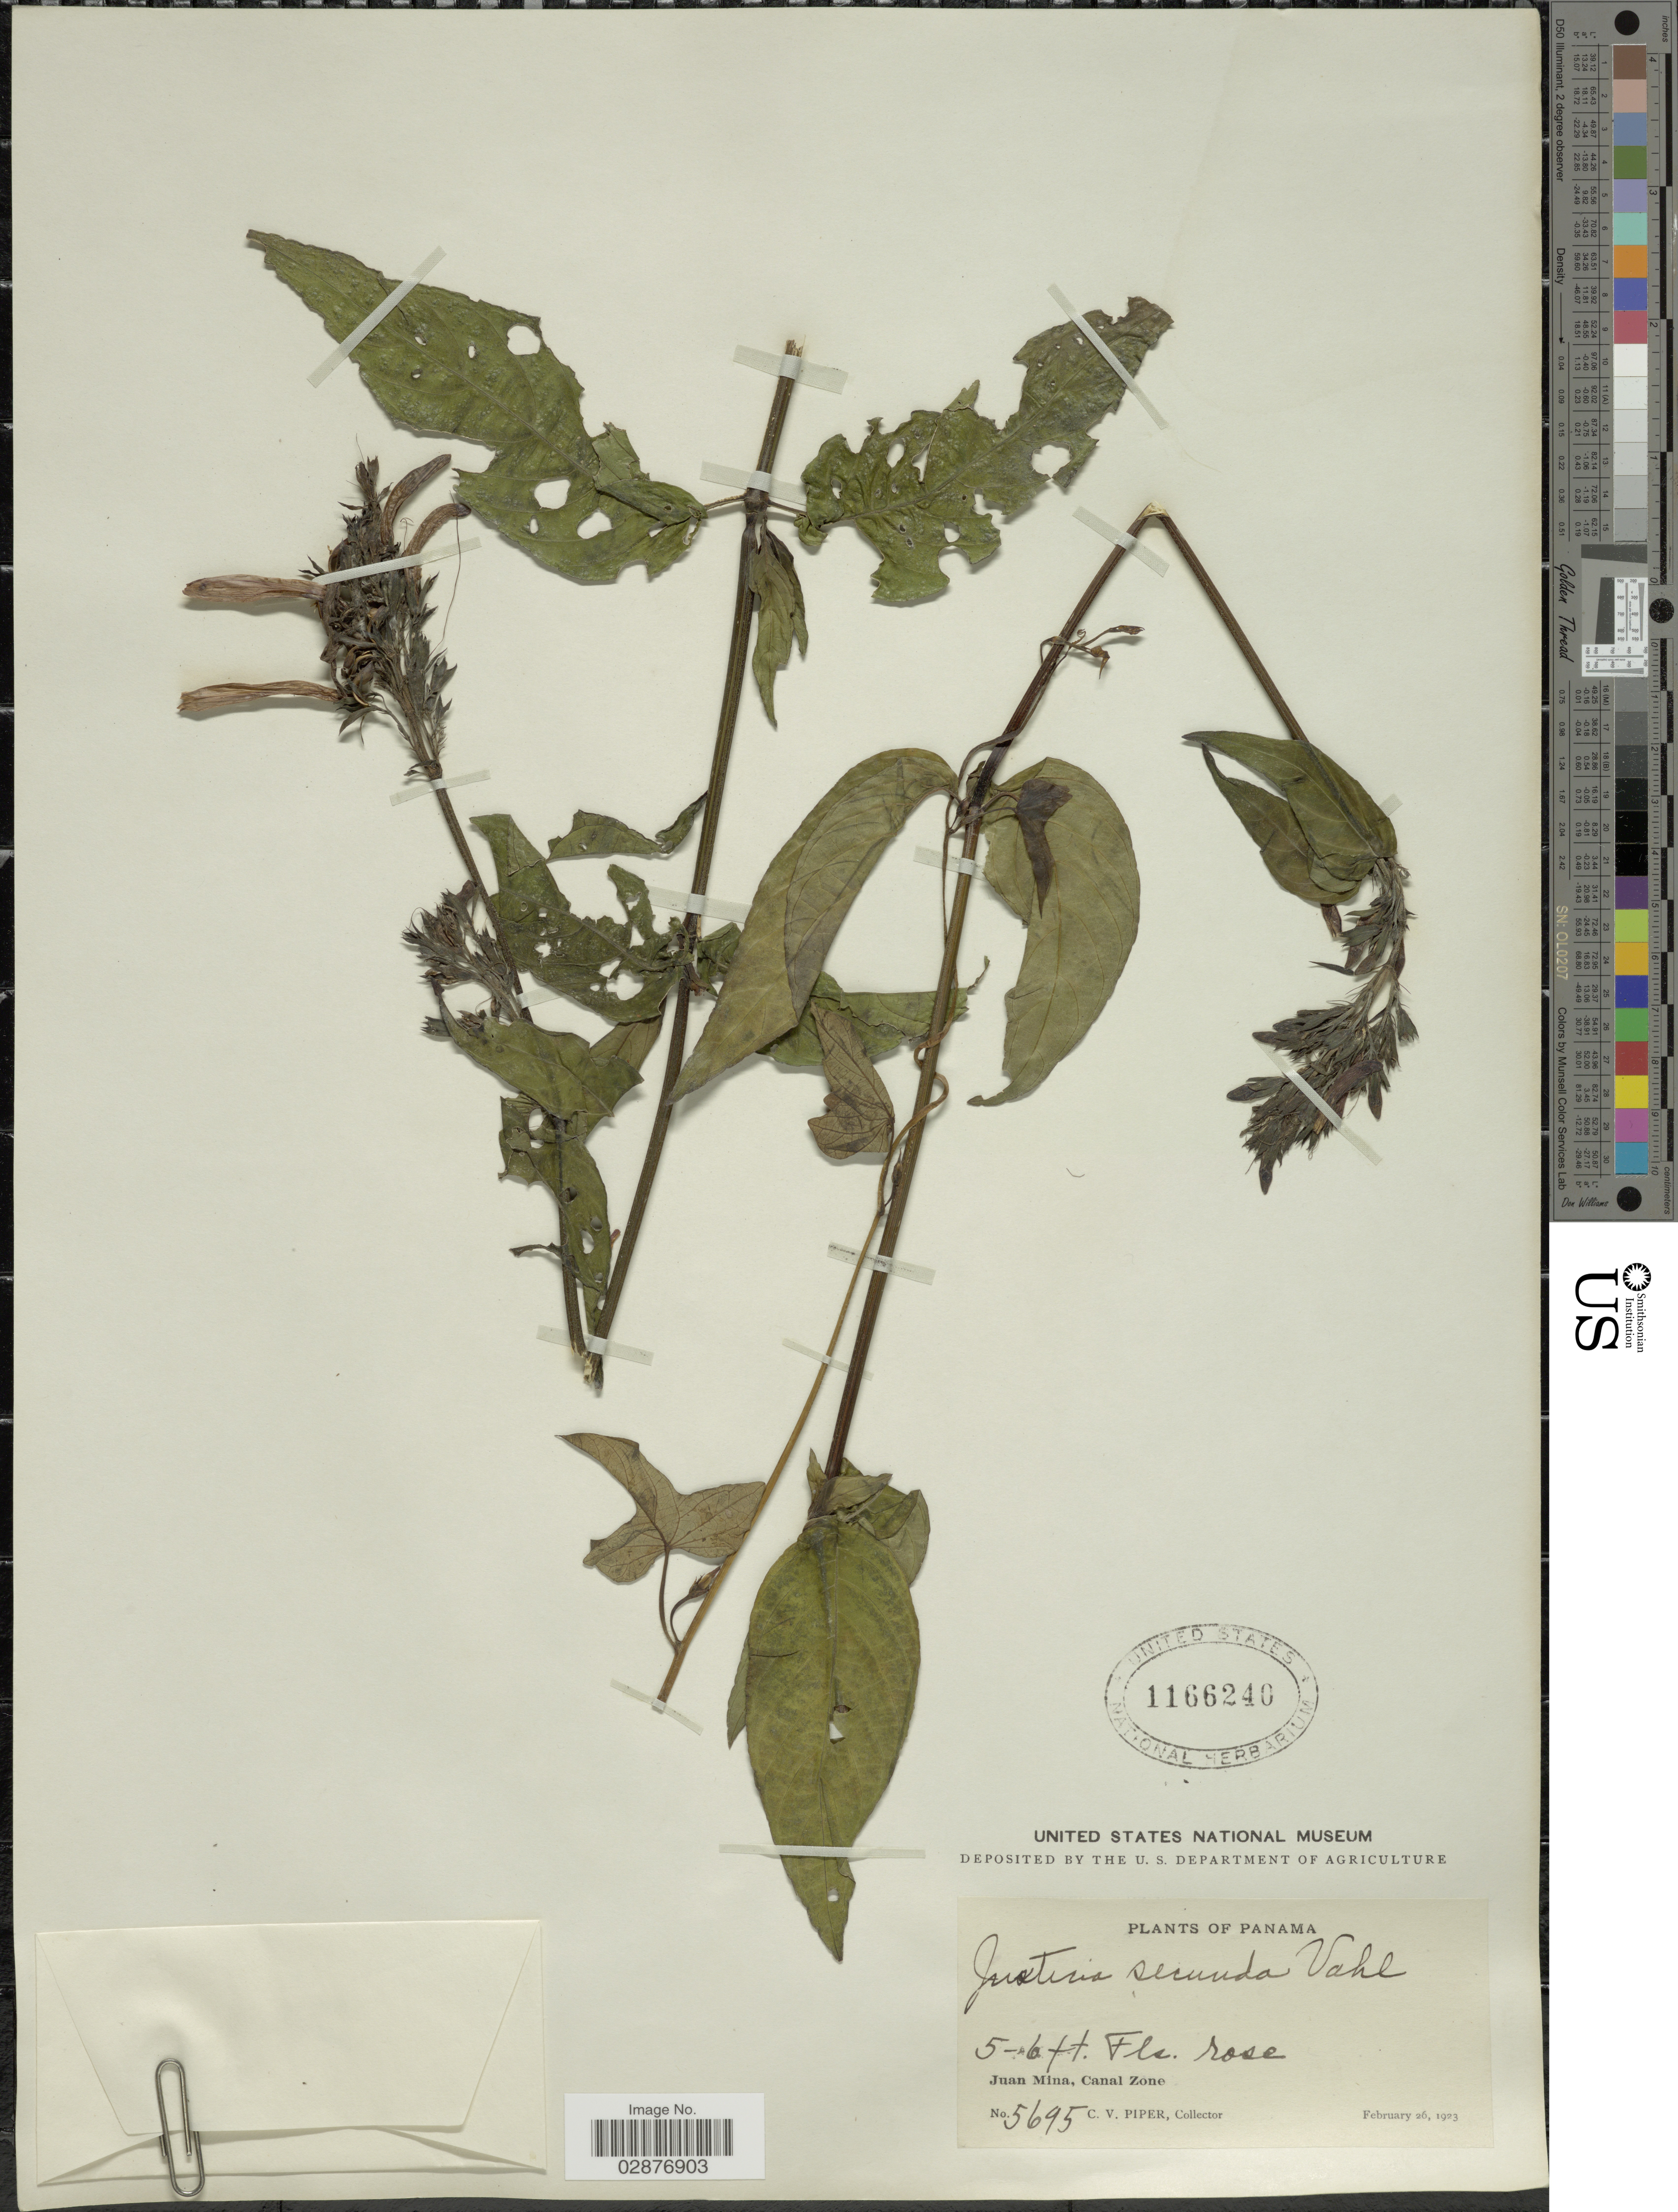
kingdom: Plantae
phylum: Tracheophyta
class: Magnoliopsida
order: Lamiales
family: Acanthaceae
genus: Justicia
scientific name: Justicia secunda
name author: Vahl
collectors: C. V. Piper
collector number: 5695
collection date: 1923-02-26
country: Panama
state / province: Colón / Panamá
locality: Juan Mina, Canal Zone.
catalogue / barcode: US 1166240